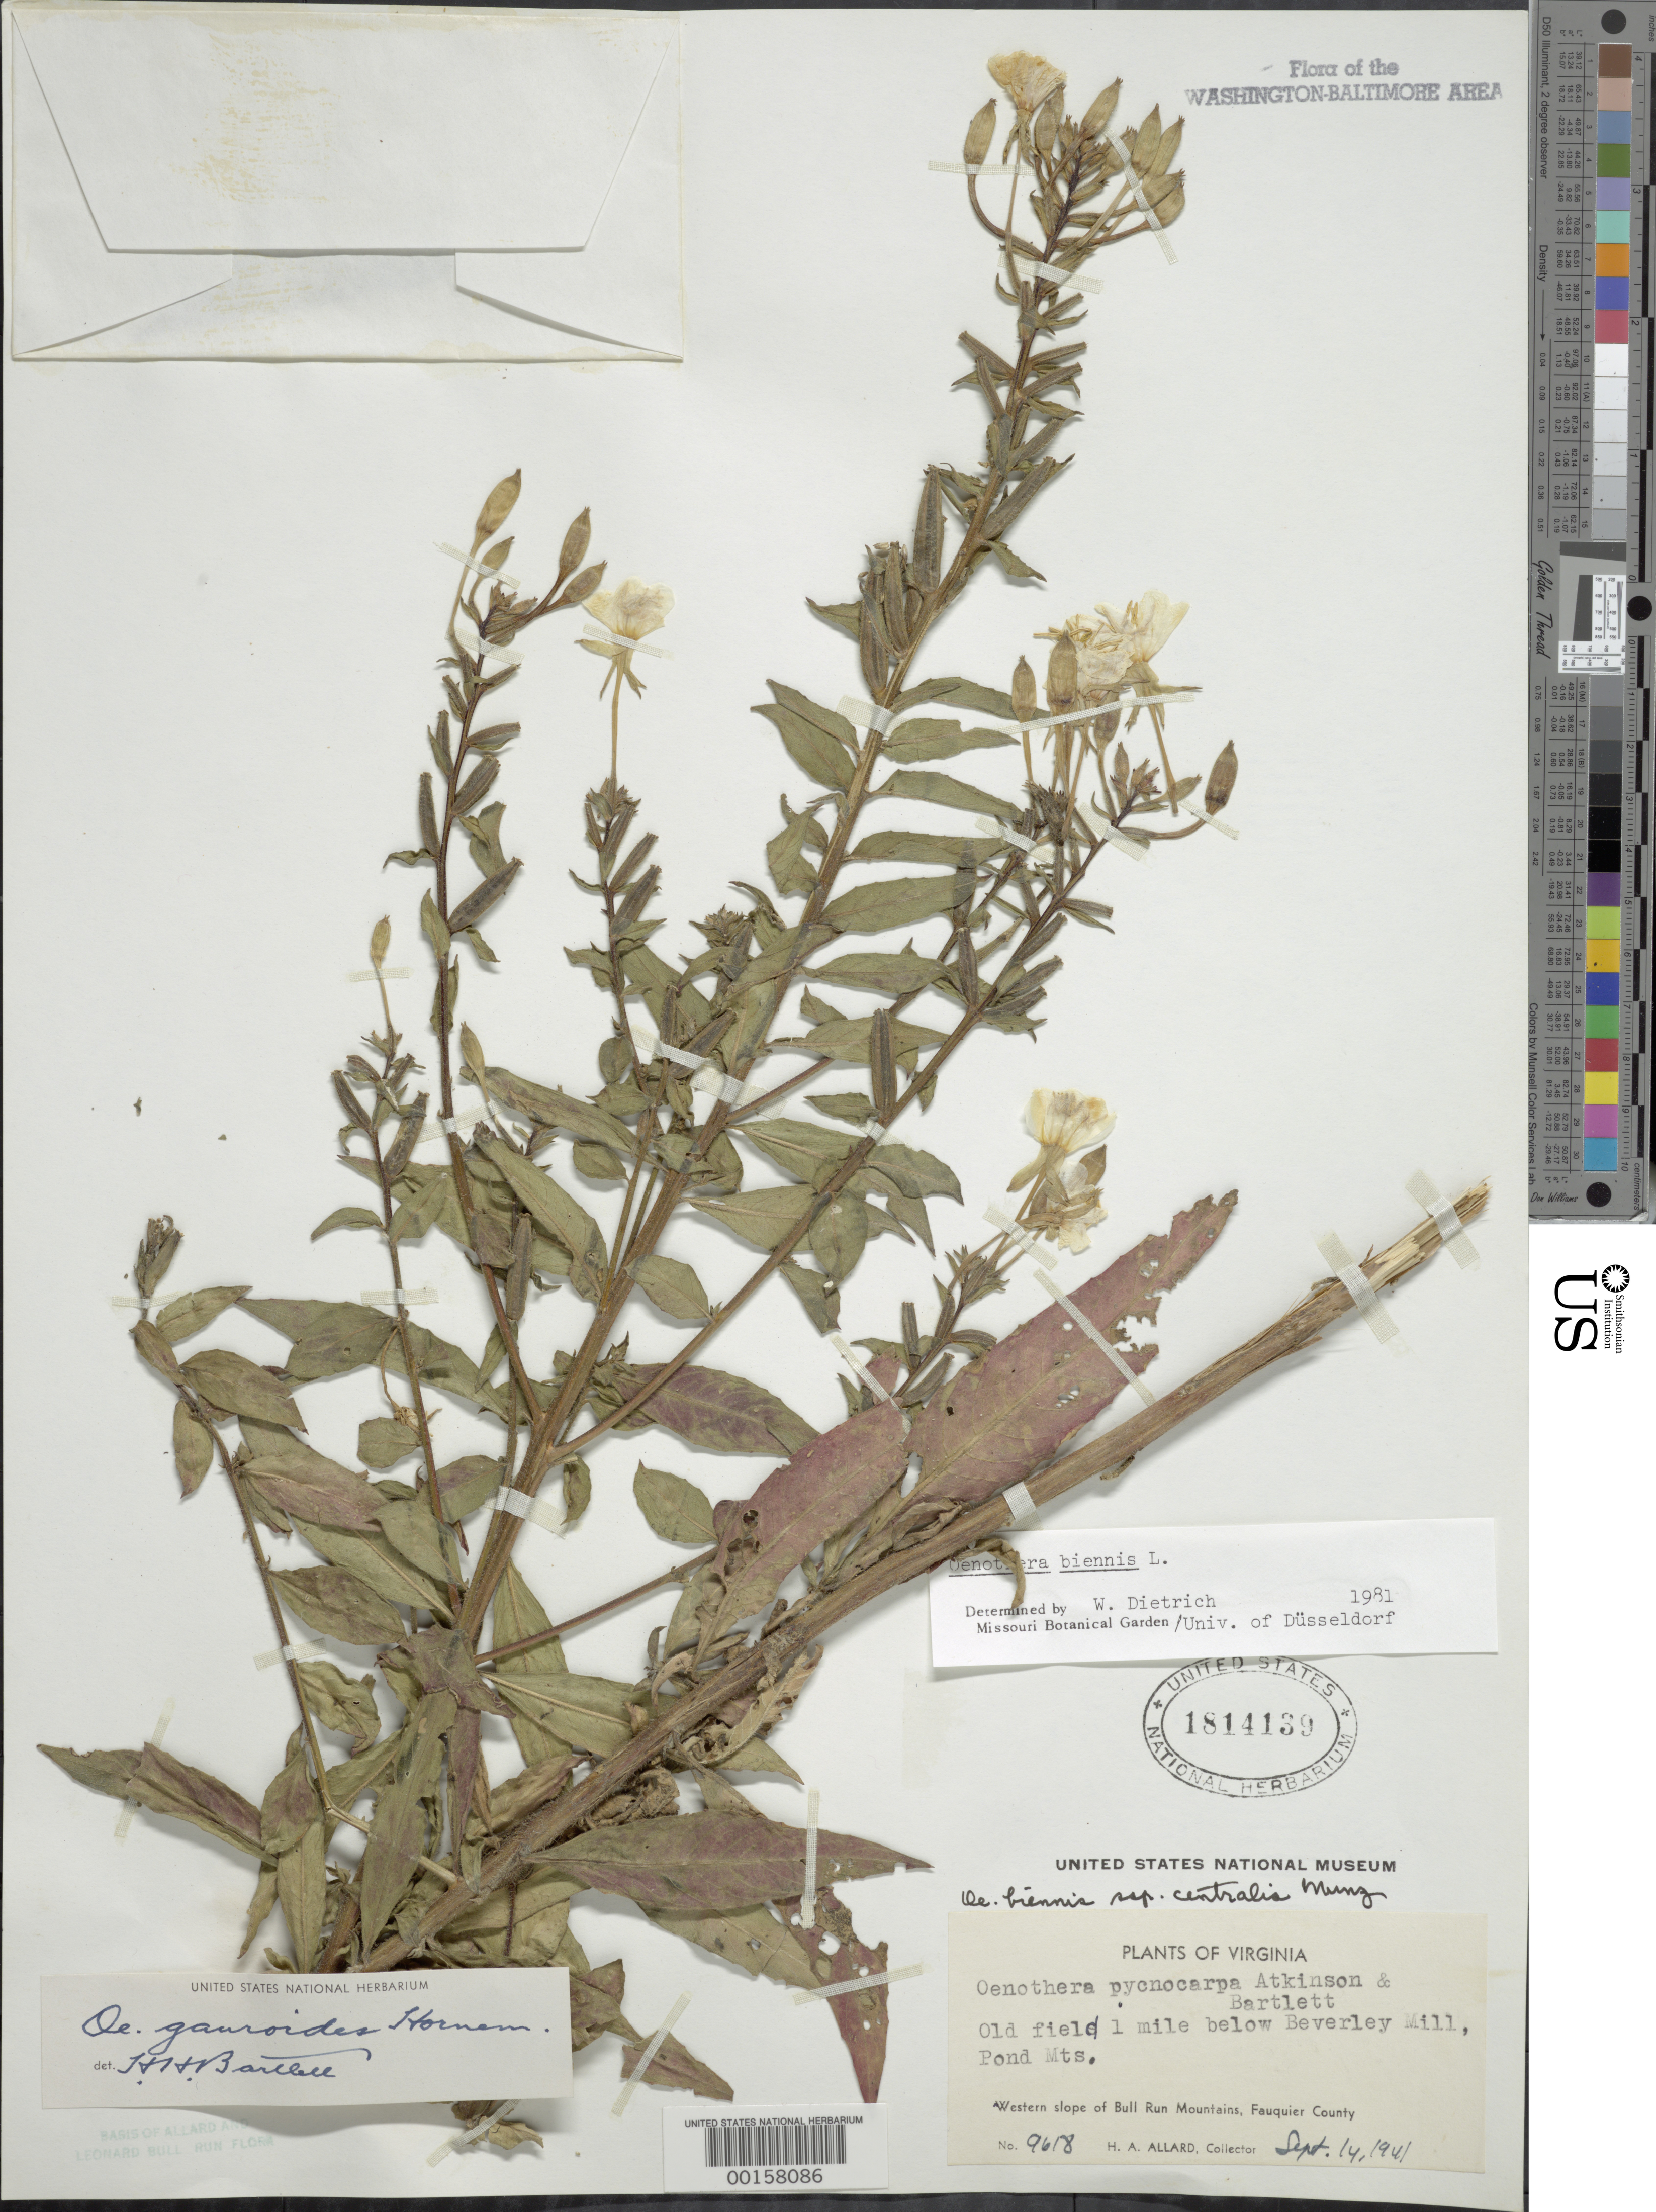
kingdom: Plantae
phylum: Tracheophyta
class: Magnoliopsida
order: Myrtales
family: Onagraceae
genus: Oenothera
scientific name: Oenothera biennis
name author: L.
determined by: Dietrich, W.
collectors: H. A. Allard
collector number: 9618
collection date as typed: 14 Sep 1941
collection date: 1941-09-14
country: United States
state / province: Virginia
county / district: Fauquier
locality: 1 mi. below Beverley Mill, Pond Mts.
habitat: In old field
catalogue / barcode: US 1814139